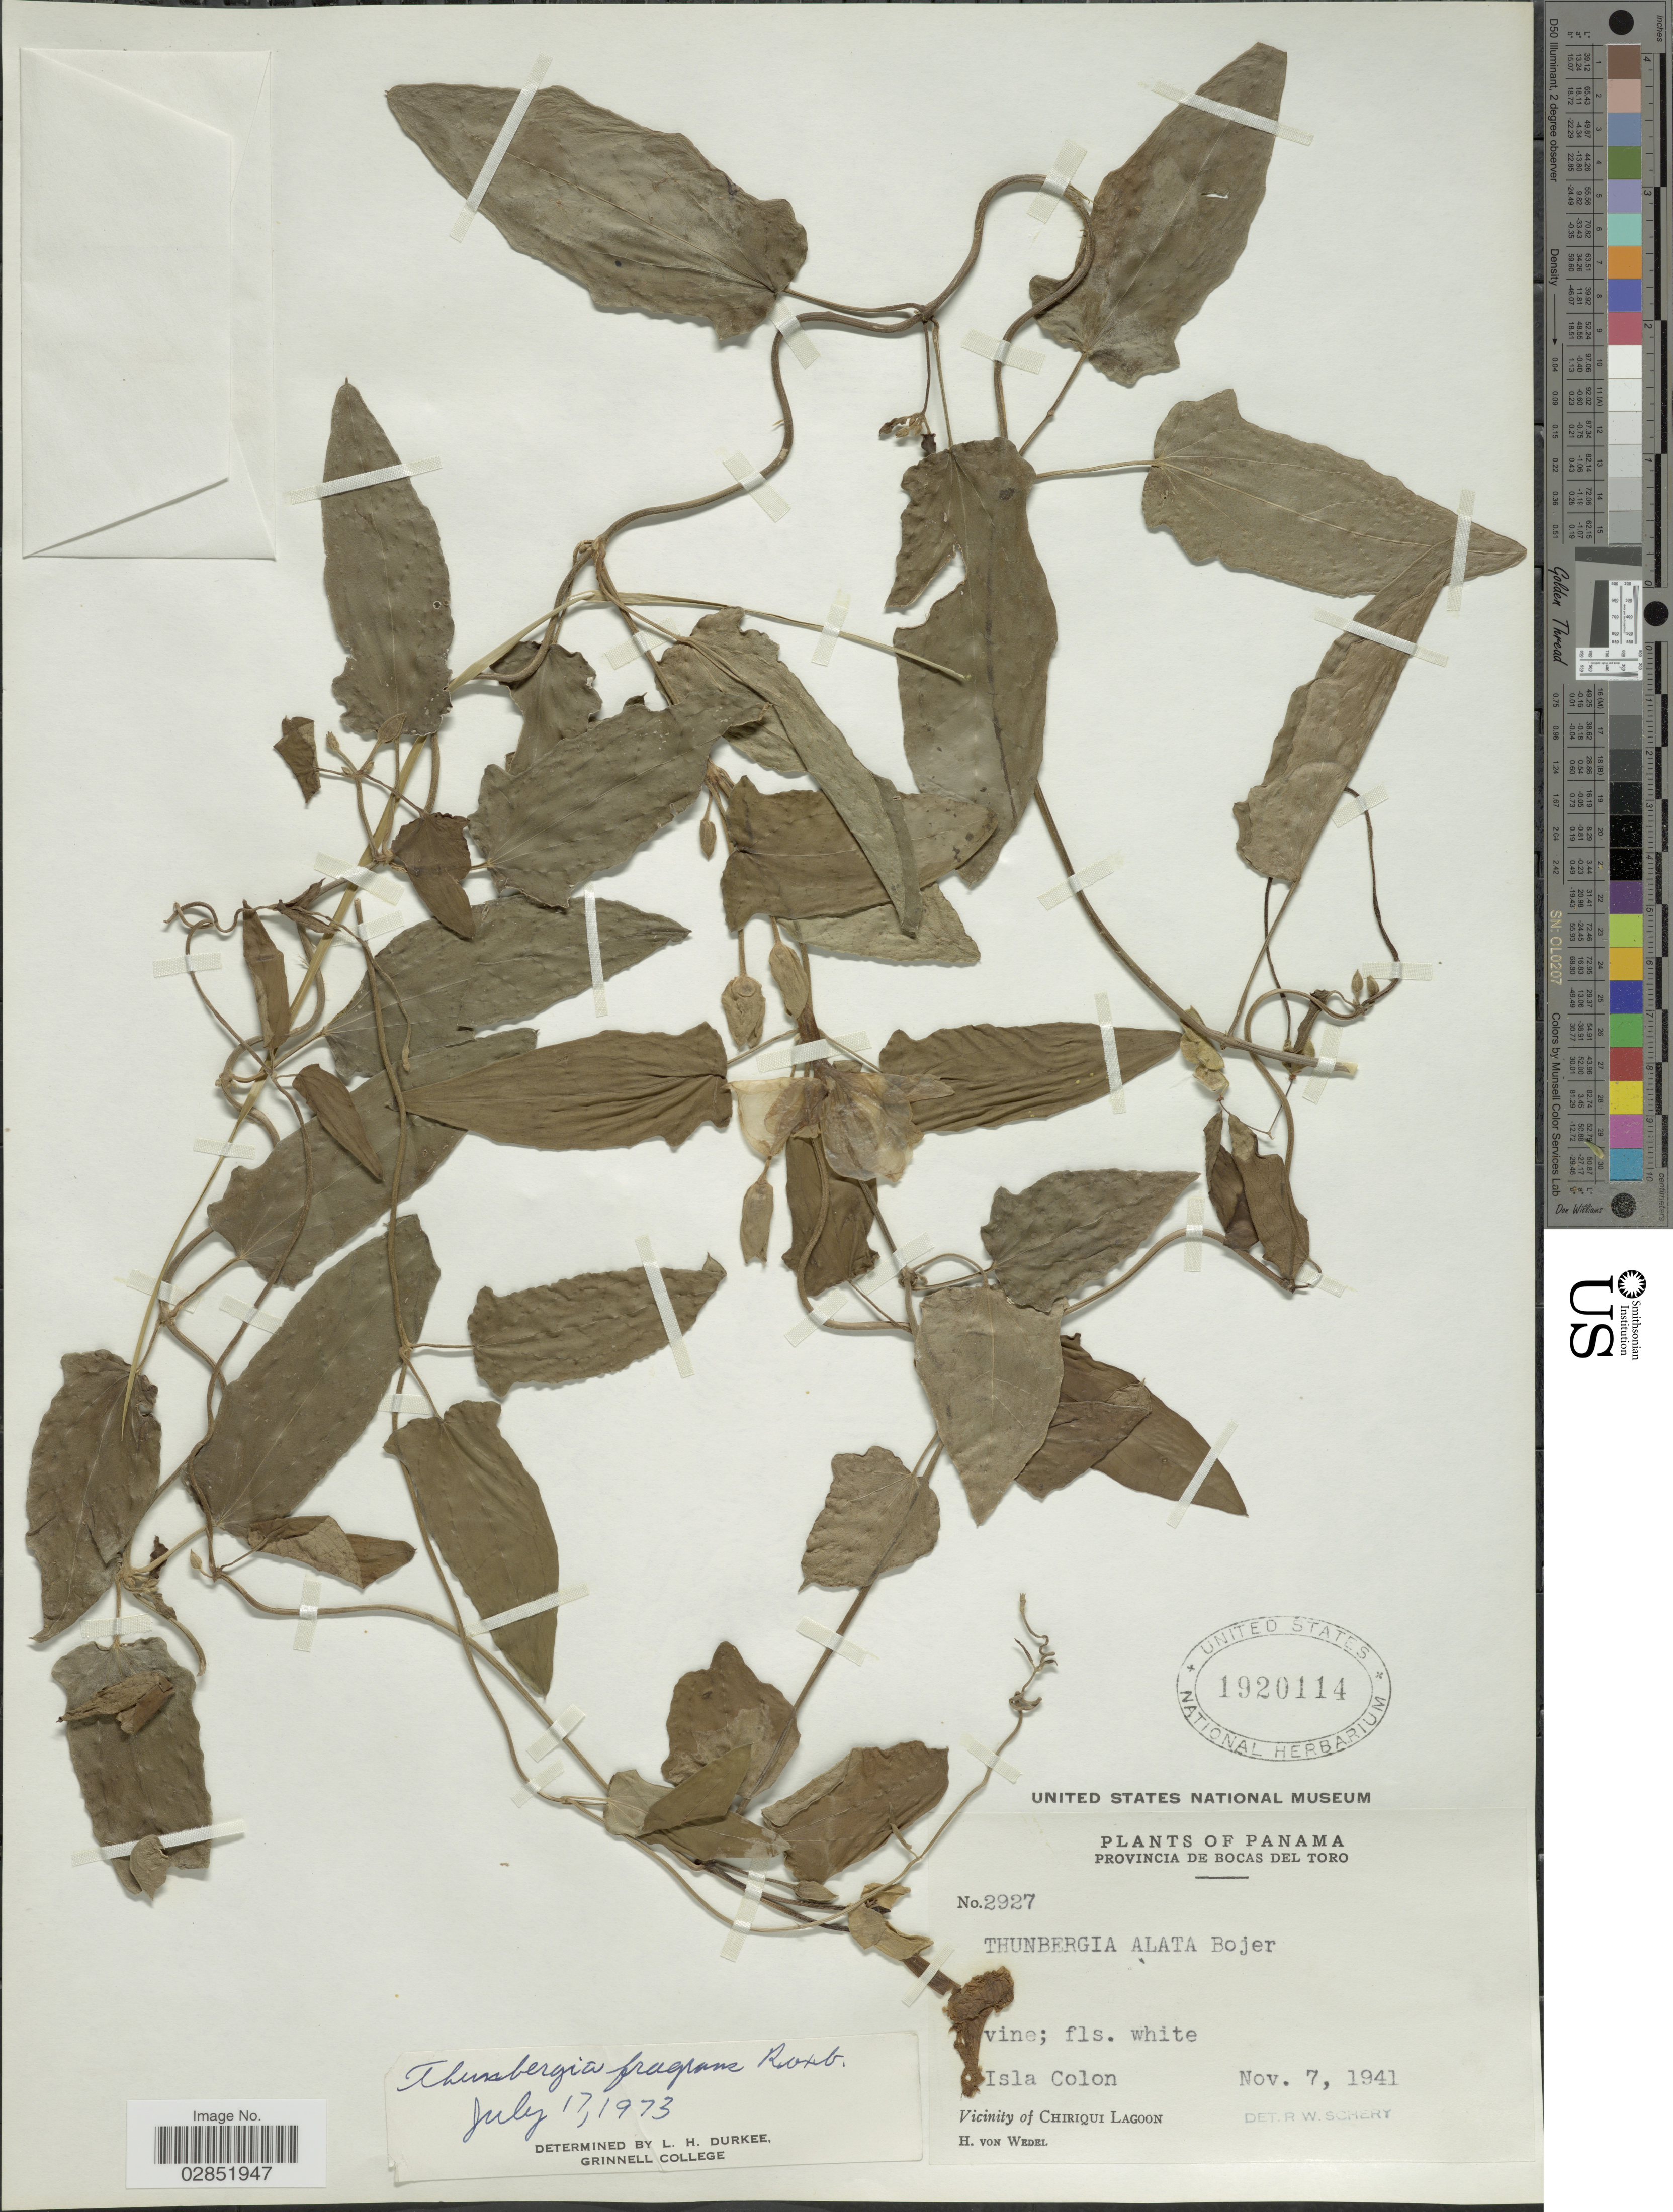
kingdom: Plantae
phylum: Tracheophyta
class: Magnoliopsida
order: Lamiales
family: Acanthaceae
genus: Thunbergia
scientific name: Thunbergia fragrans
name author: Roxb.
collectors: H. von Wedel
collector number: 2927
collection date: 1941-11-07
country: Panama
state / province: Bocas del Toro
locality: Isla Colon. Vicinity of Chiriqui Lagoon.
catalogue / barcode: US 1920114